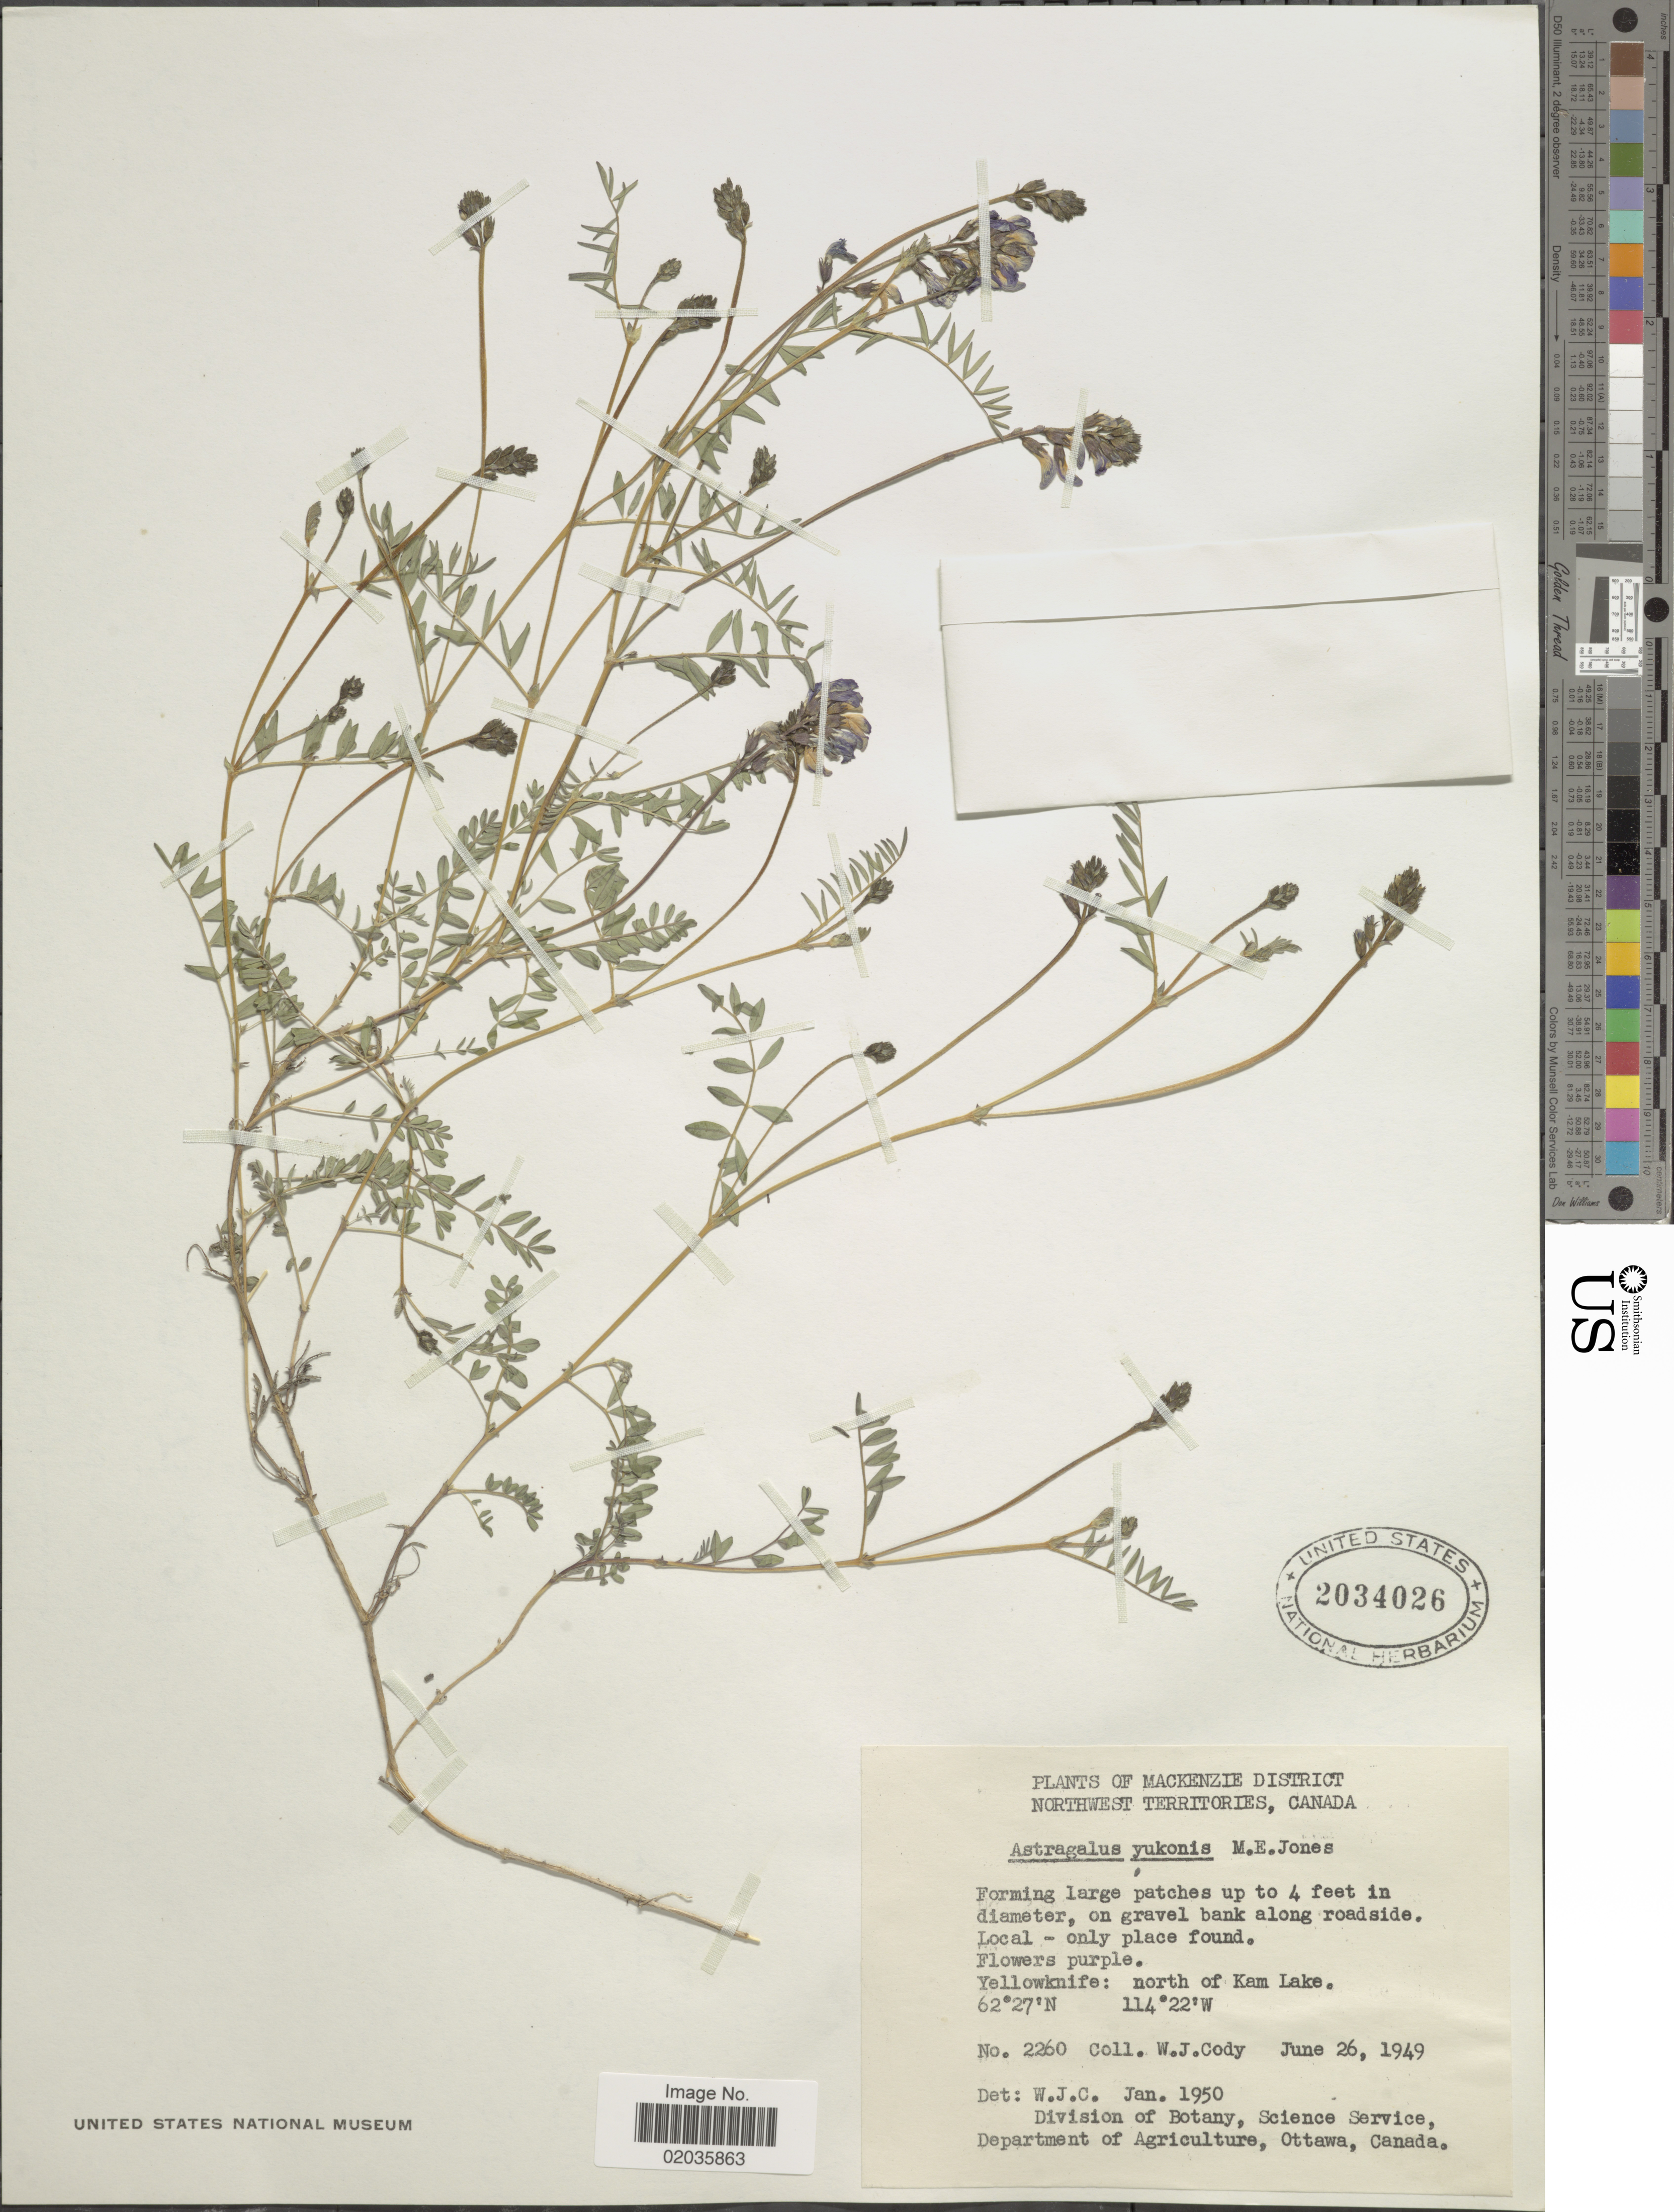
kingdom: Plantae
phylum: Tracheophyta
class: Magnoliopsida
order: Fabales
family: Fabaceae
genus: Astragalus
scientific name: Astragalus yukonis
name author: M.E. Jones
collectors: W. Cody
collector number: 2260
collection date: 1949-06-26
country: Canada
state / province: Northwest Territories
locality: Mackenzie District, forming large patches, on gravel bank along roadside, Yellowknife: north of Kam Lake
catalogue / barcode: US 2034026